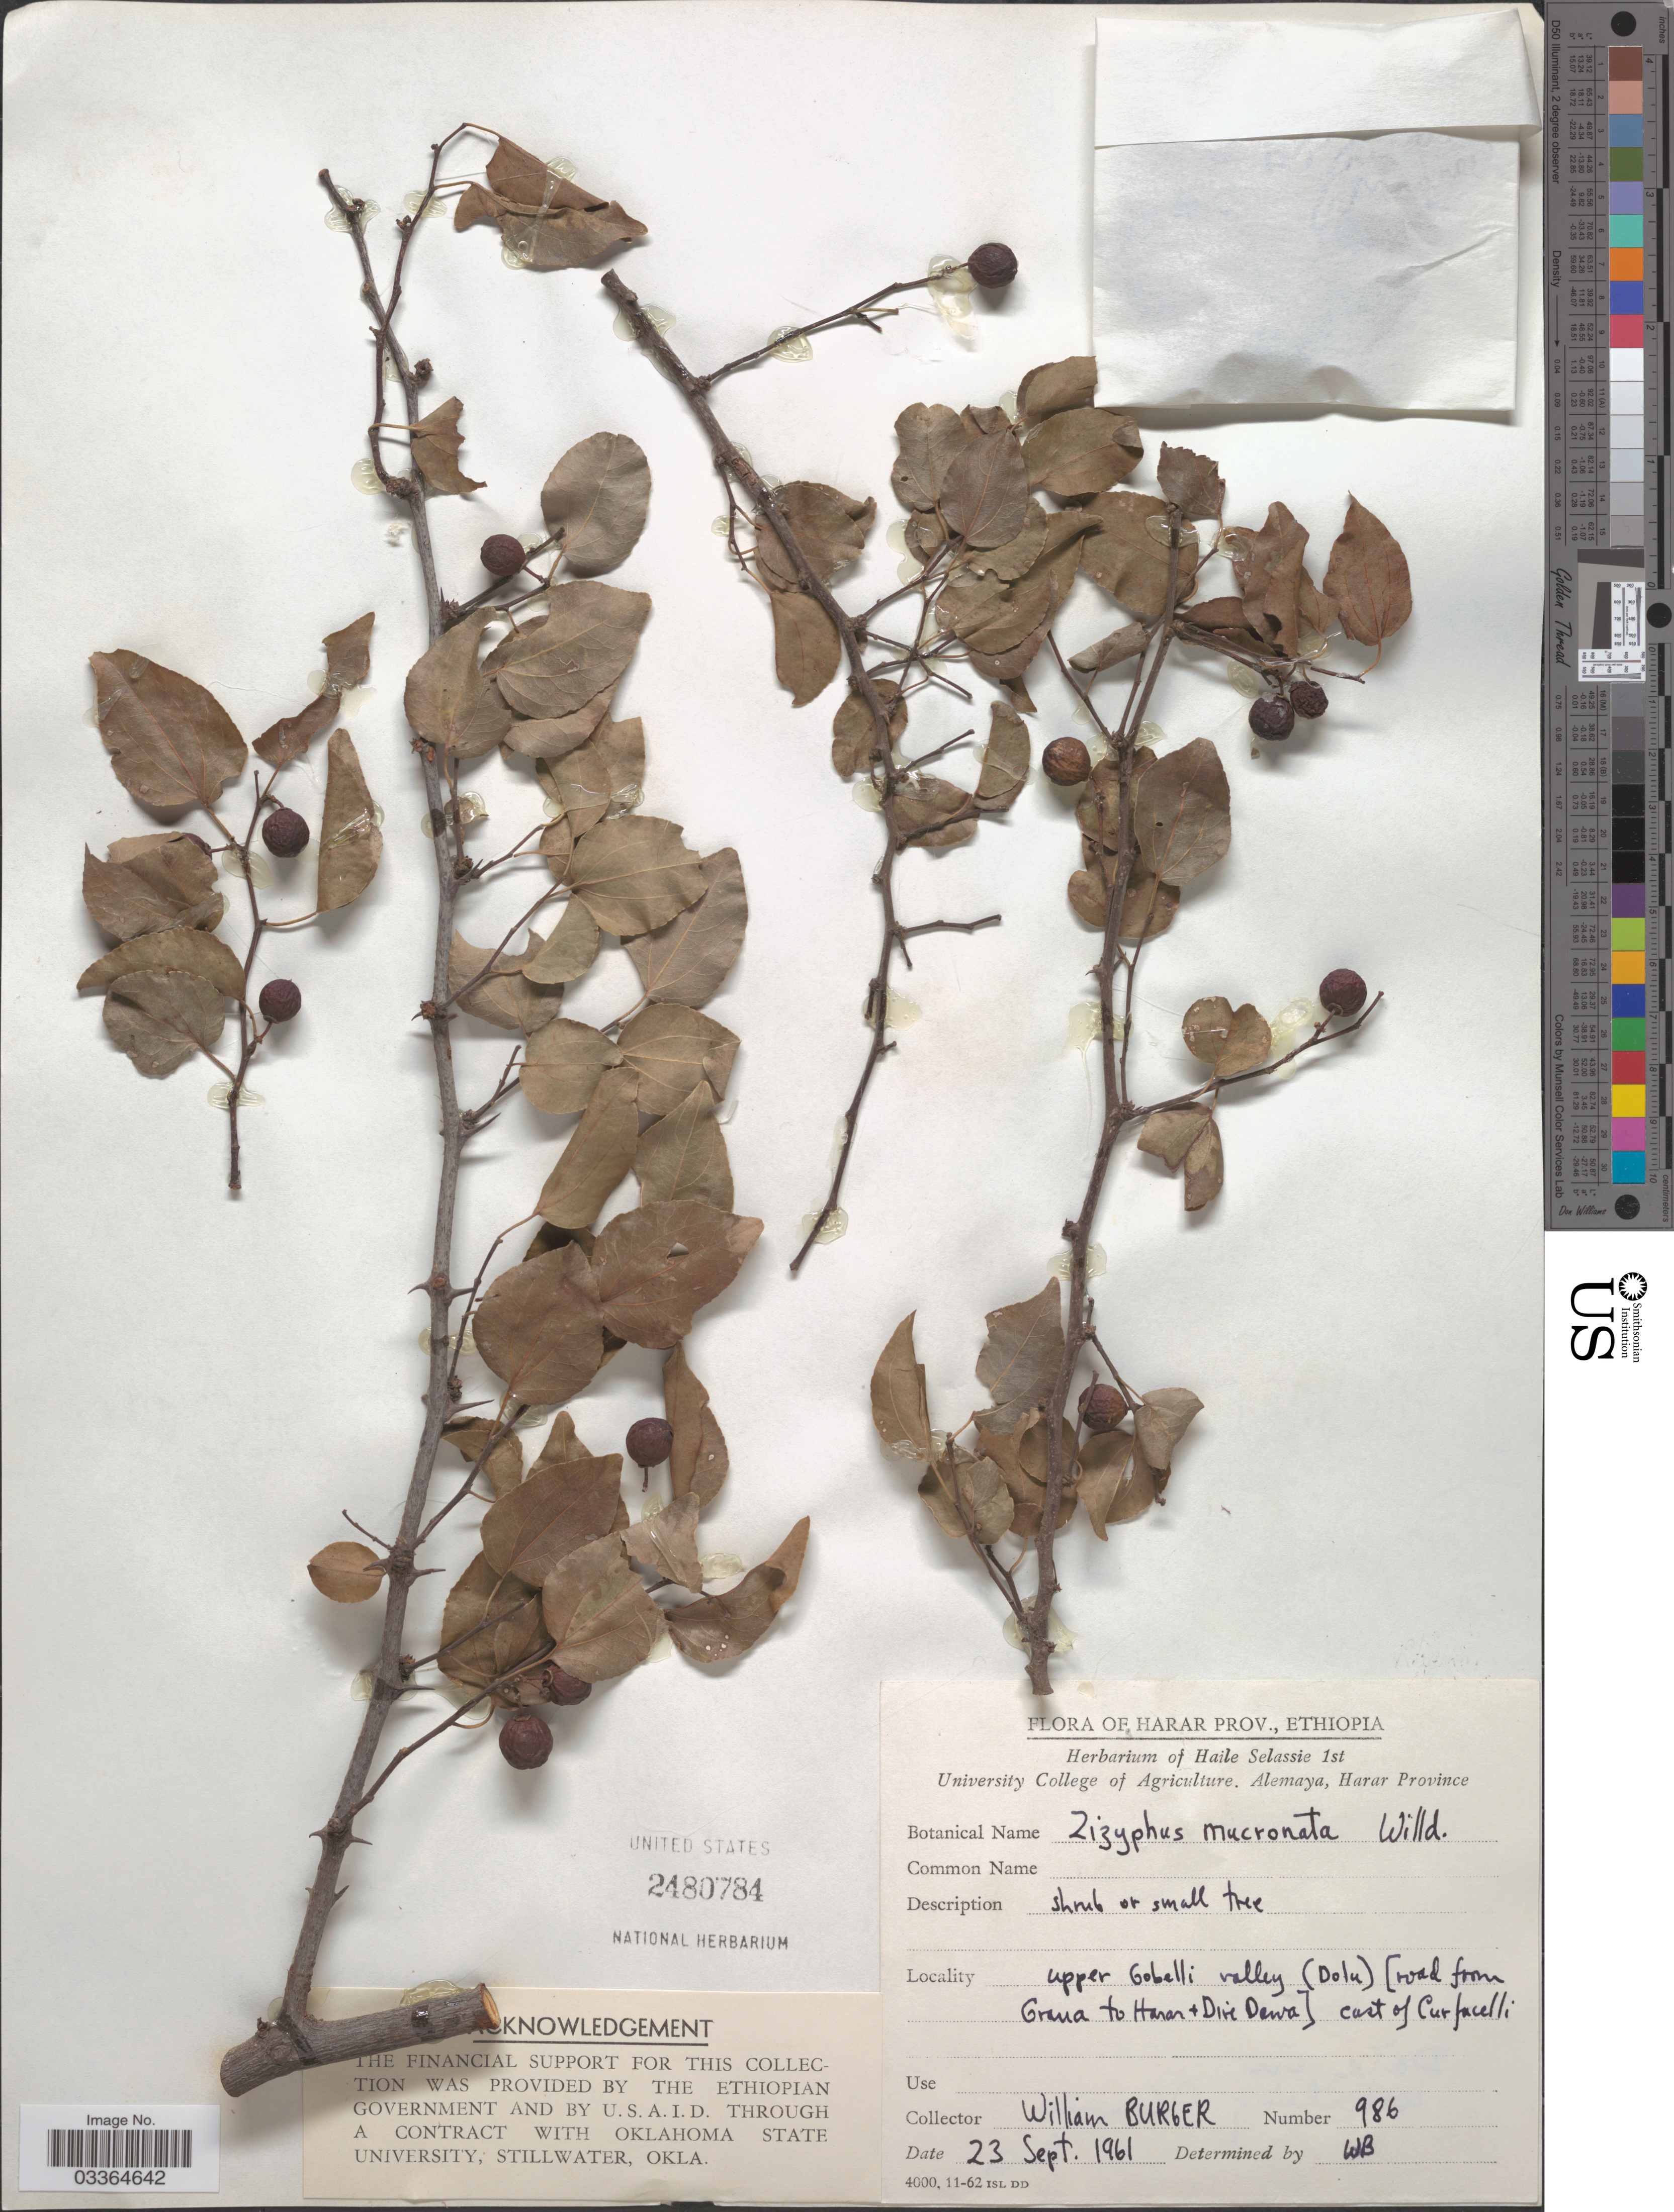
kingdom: Plantae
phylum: Tracheophyta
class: Magnoliopsida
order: Rosales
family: Rhamnaceae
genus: Ziziphus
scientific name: Ziziphus mucronata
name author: Willd.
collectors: W. Burger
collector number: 986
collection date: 1961-09-23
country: Ethiopia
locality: Harar Prov. Upper Gobelli valley (Dolu) [road from Graua to Harar + Dire Dawa] east of Curfacelli.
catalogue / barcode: US 2480784